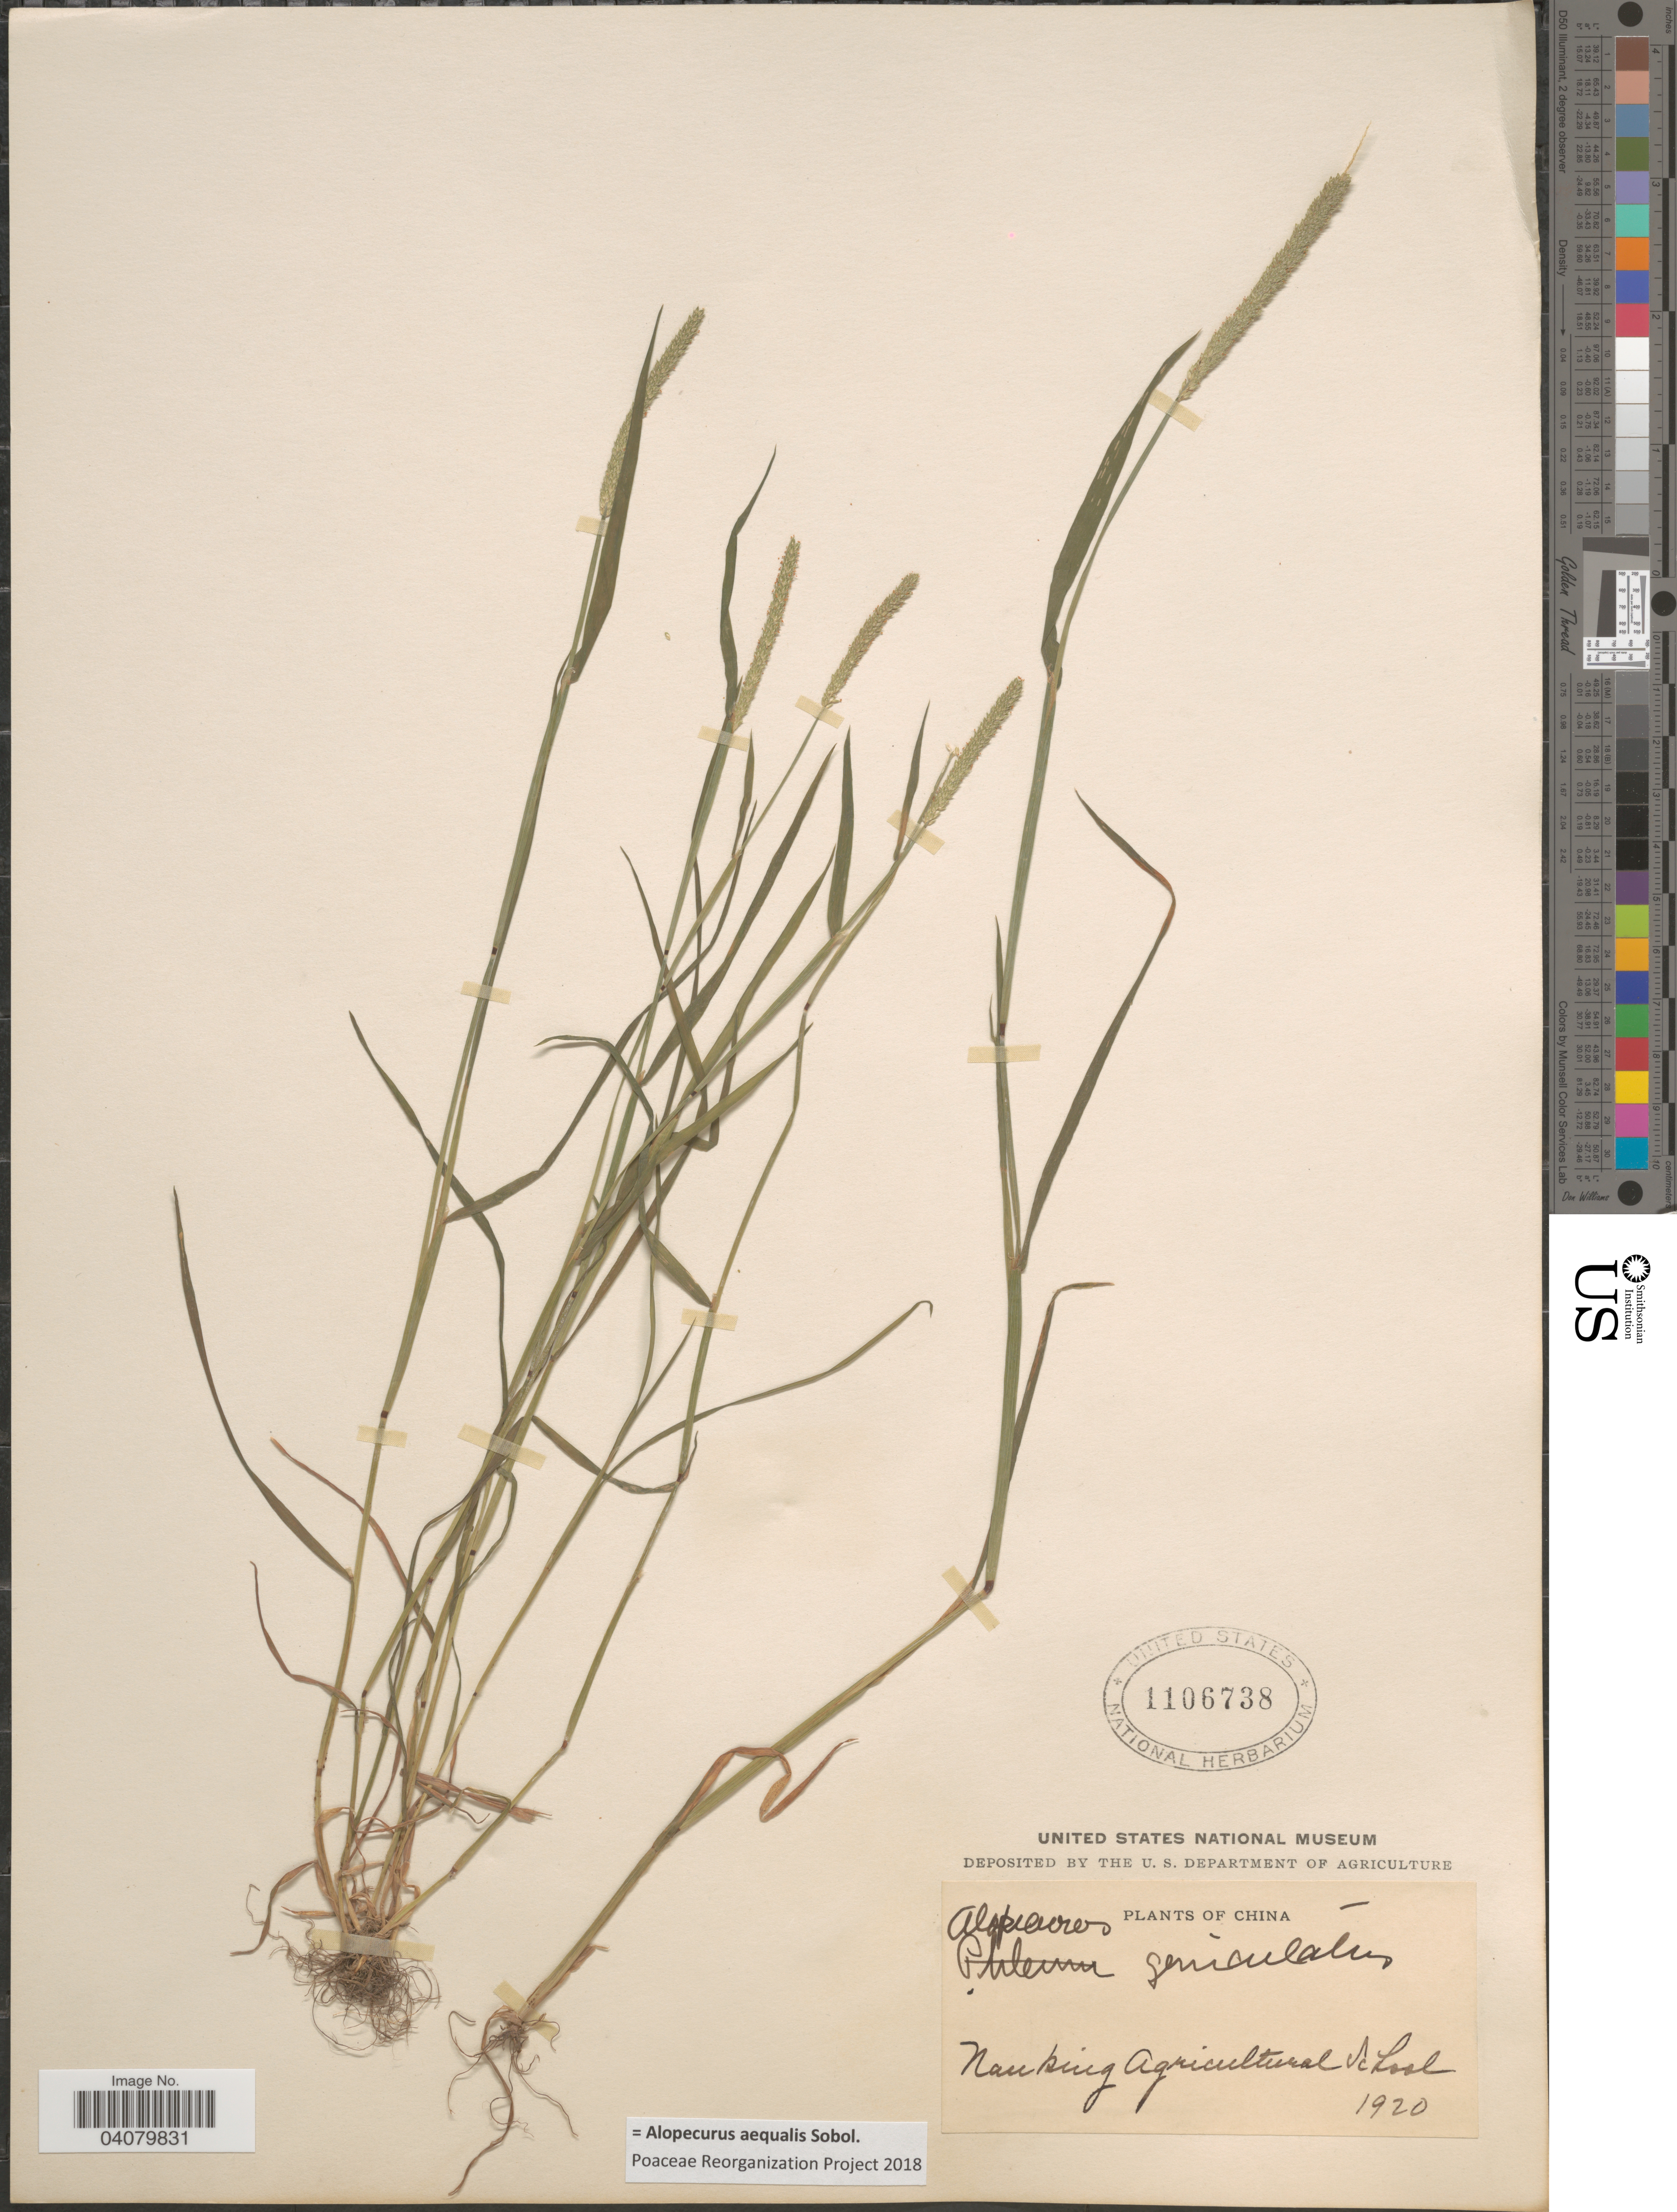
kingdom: Plantae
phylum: Tracheophyta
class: Liliopsida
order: Poales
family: Poaceae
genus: Alopecurus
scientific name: Alopecurus aequalis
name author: Sobol.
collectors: Nanking Agricultural School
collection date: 1920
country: China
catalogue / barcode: US 1106738